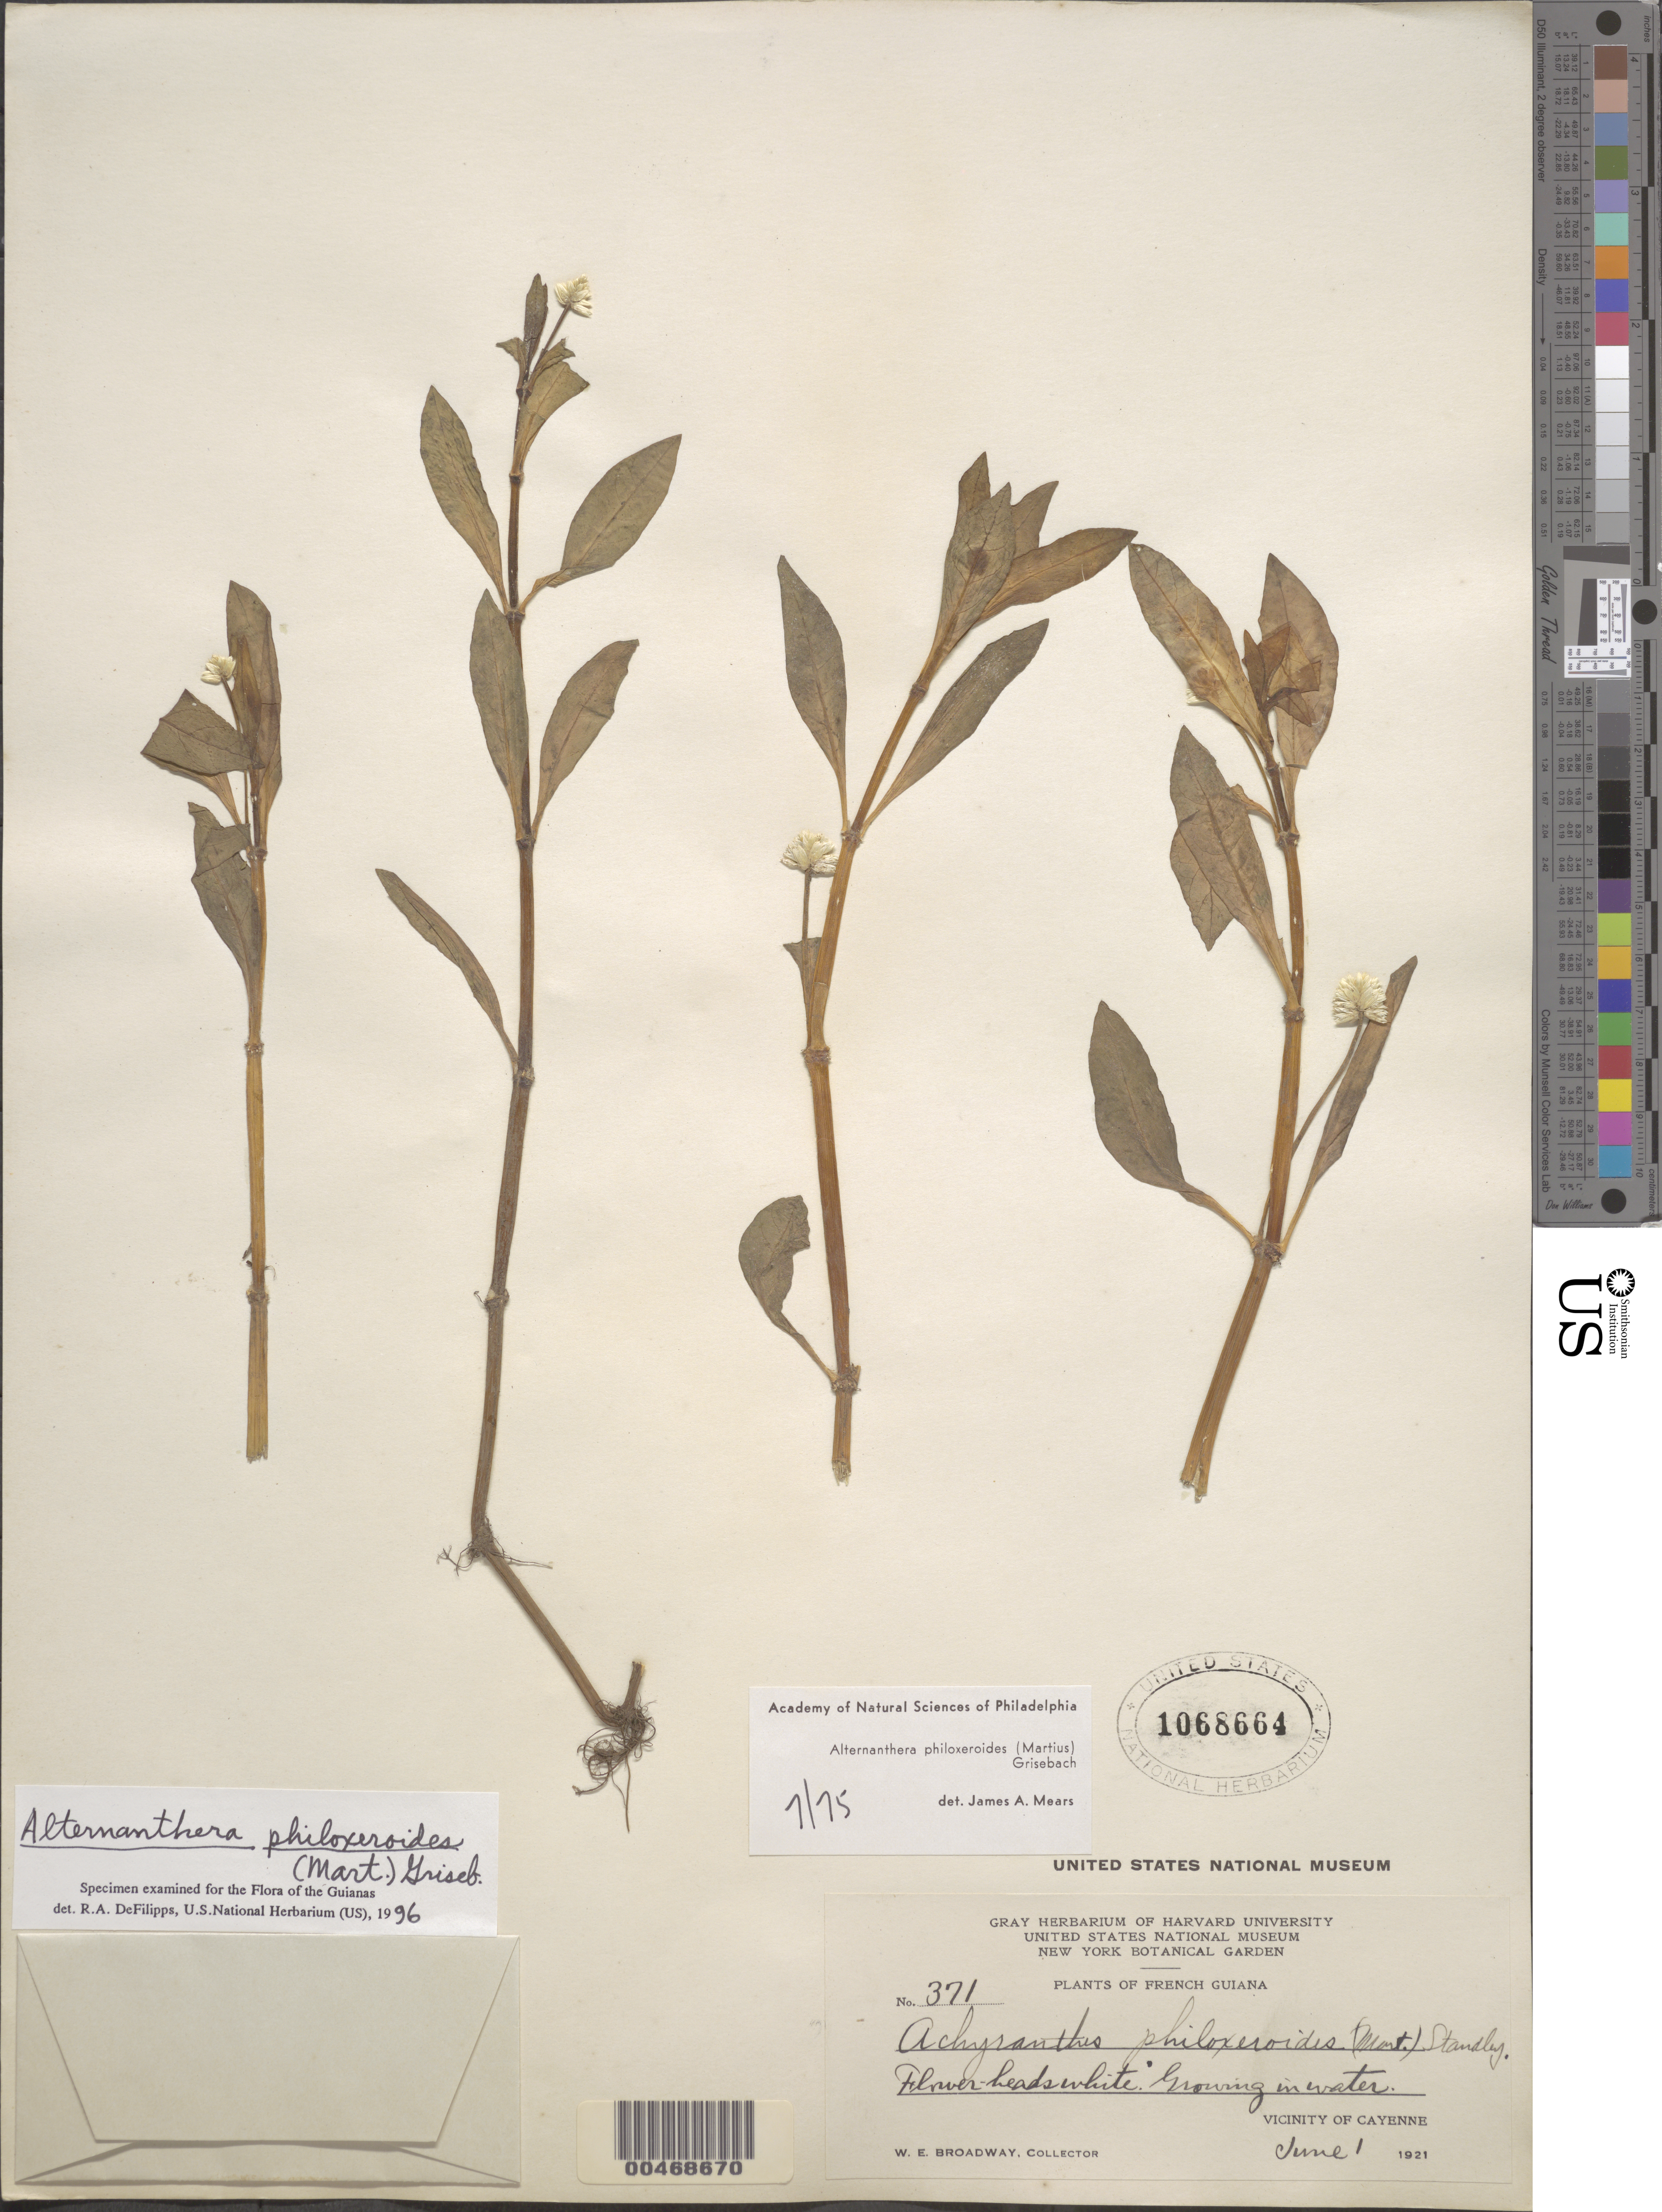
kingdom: Plantae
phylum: Tracheophyta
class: Magnoliopsida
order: Caryophyllales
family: Amaranthaceae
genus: Alternanthera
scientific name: Alternanthera philoxeroides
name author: (Mart.) Griseb.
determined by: DeFilipps, R. A.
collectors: W. E. Broadway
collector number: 371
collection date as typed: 1-Jun-21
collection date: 1921-06-01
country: French Guiana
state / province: Cayenne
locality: Cayenne, vic.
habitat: Growing in water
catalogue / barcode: US 1068664